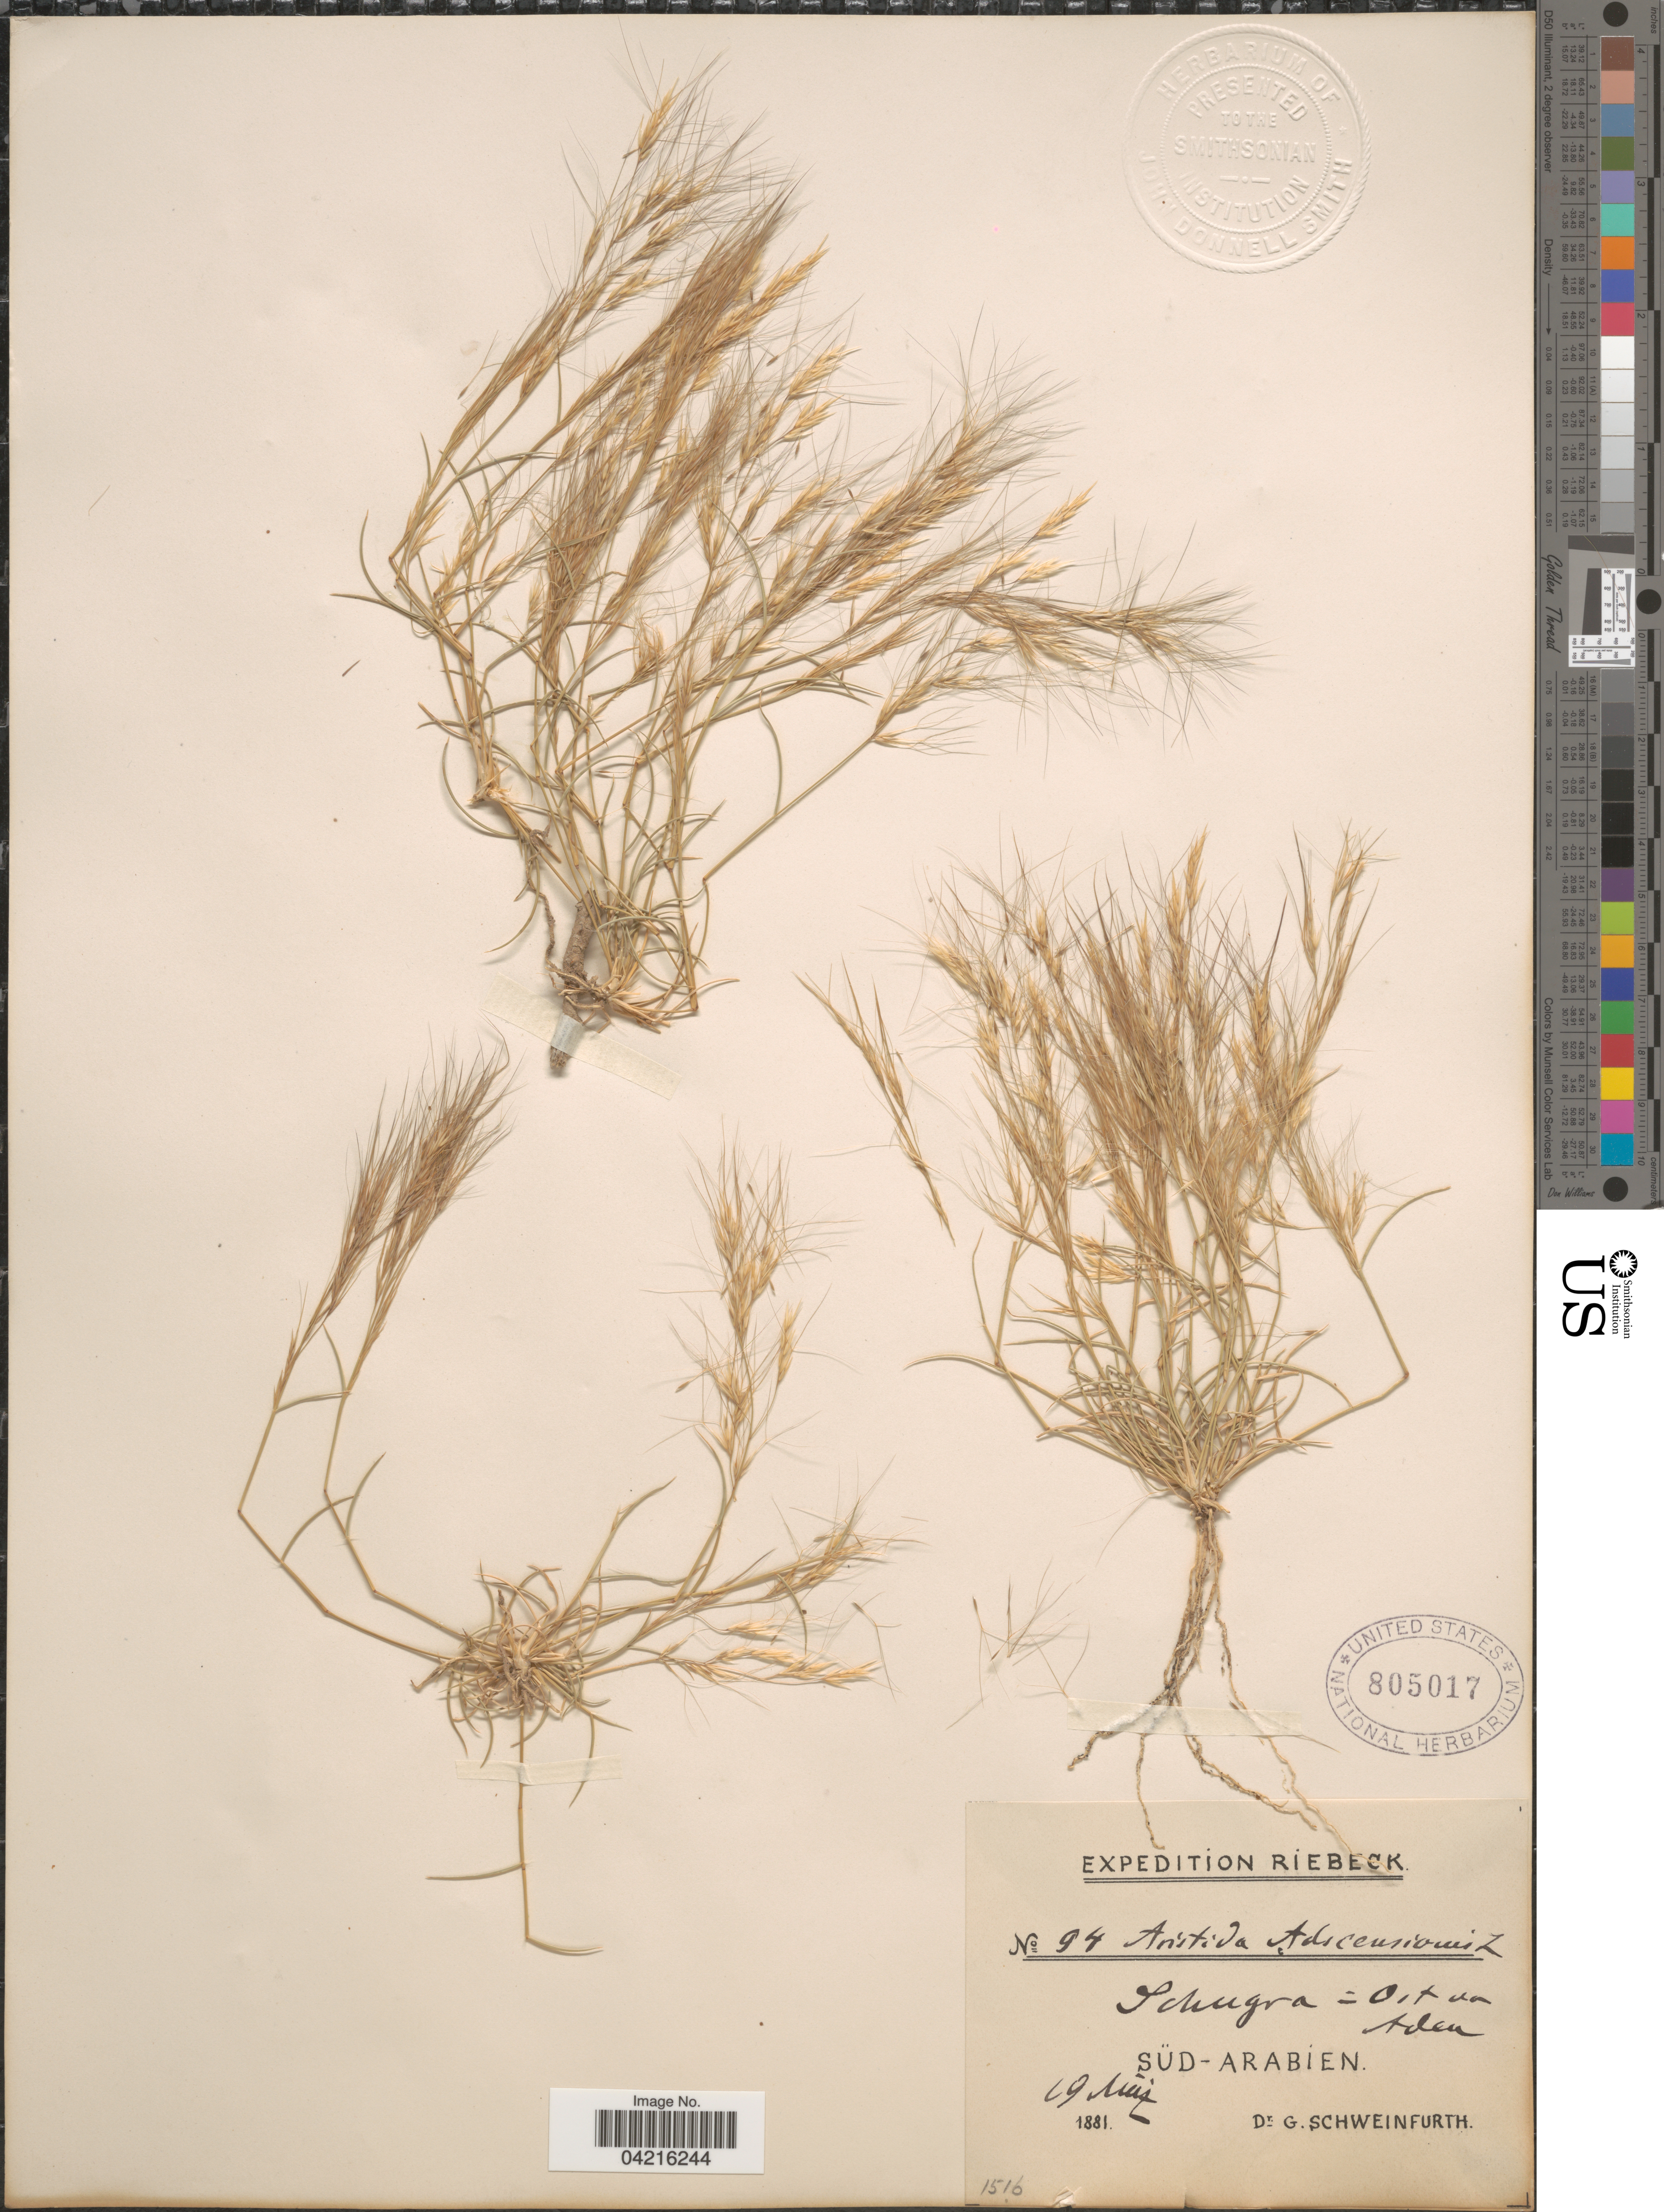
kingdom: Plantae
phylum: Tracheophyta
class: Liliopsida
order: Poales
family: Poaceae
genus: Aristida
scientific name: Aristida adscensionis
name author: L.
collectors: G. A. Schweinfurth (herbarium)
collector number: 94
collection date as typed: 19 X 1881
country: Saudi Arabia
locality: Süd-Arabien.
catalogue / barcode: US 805017